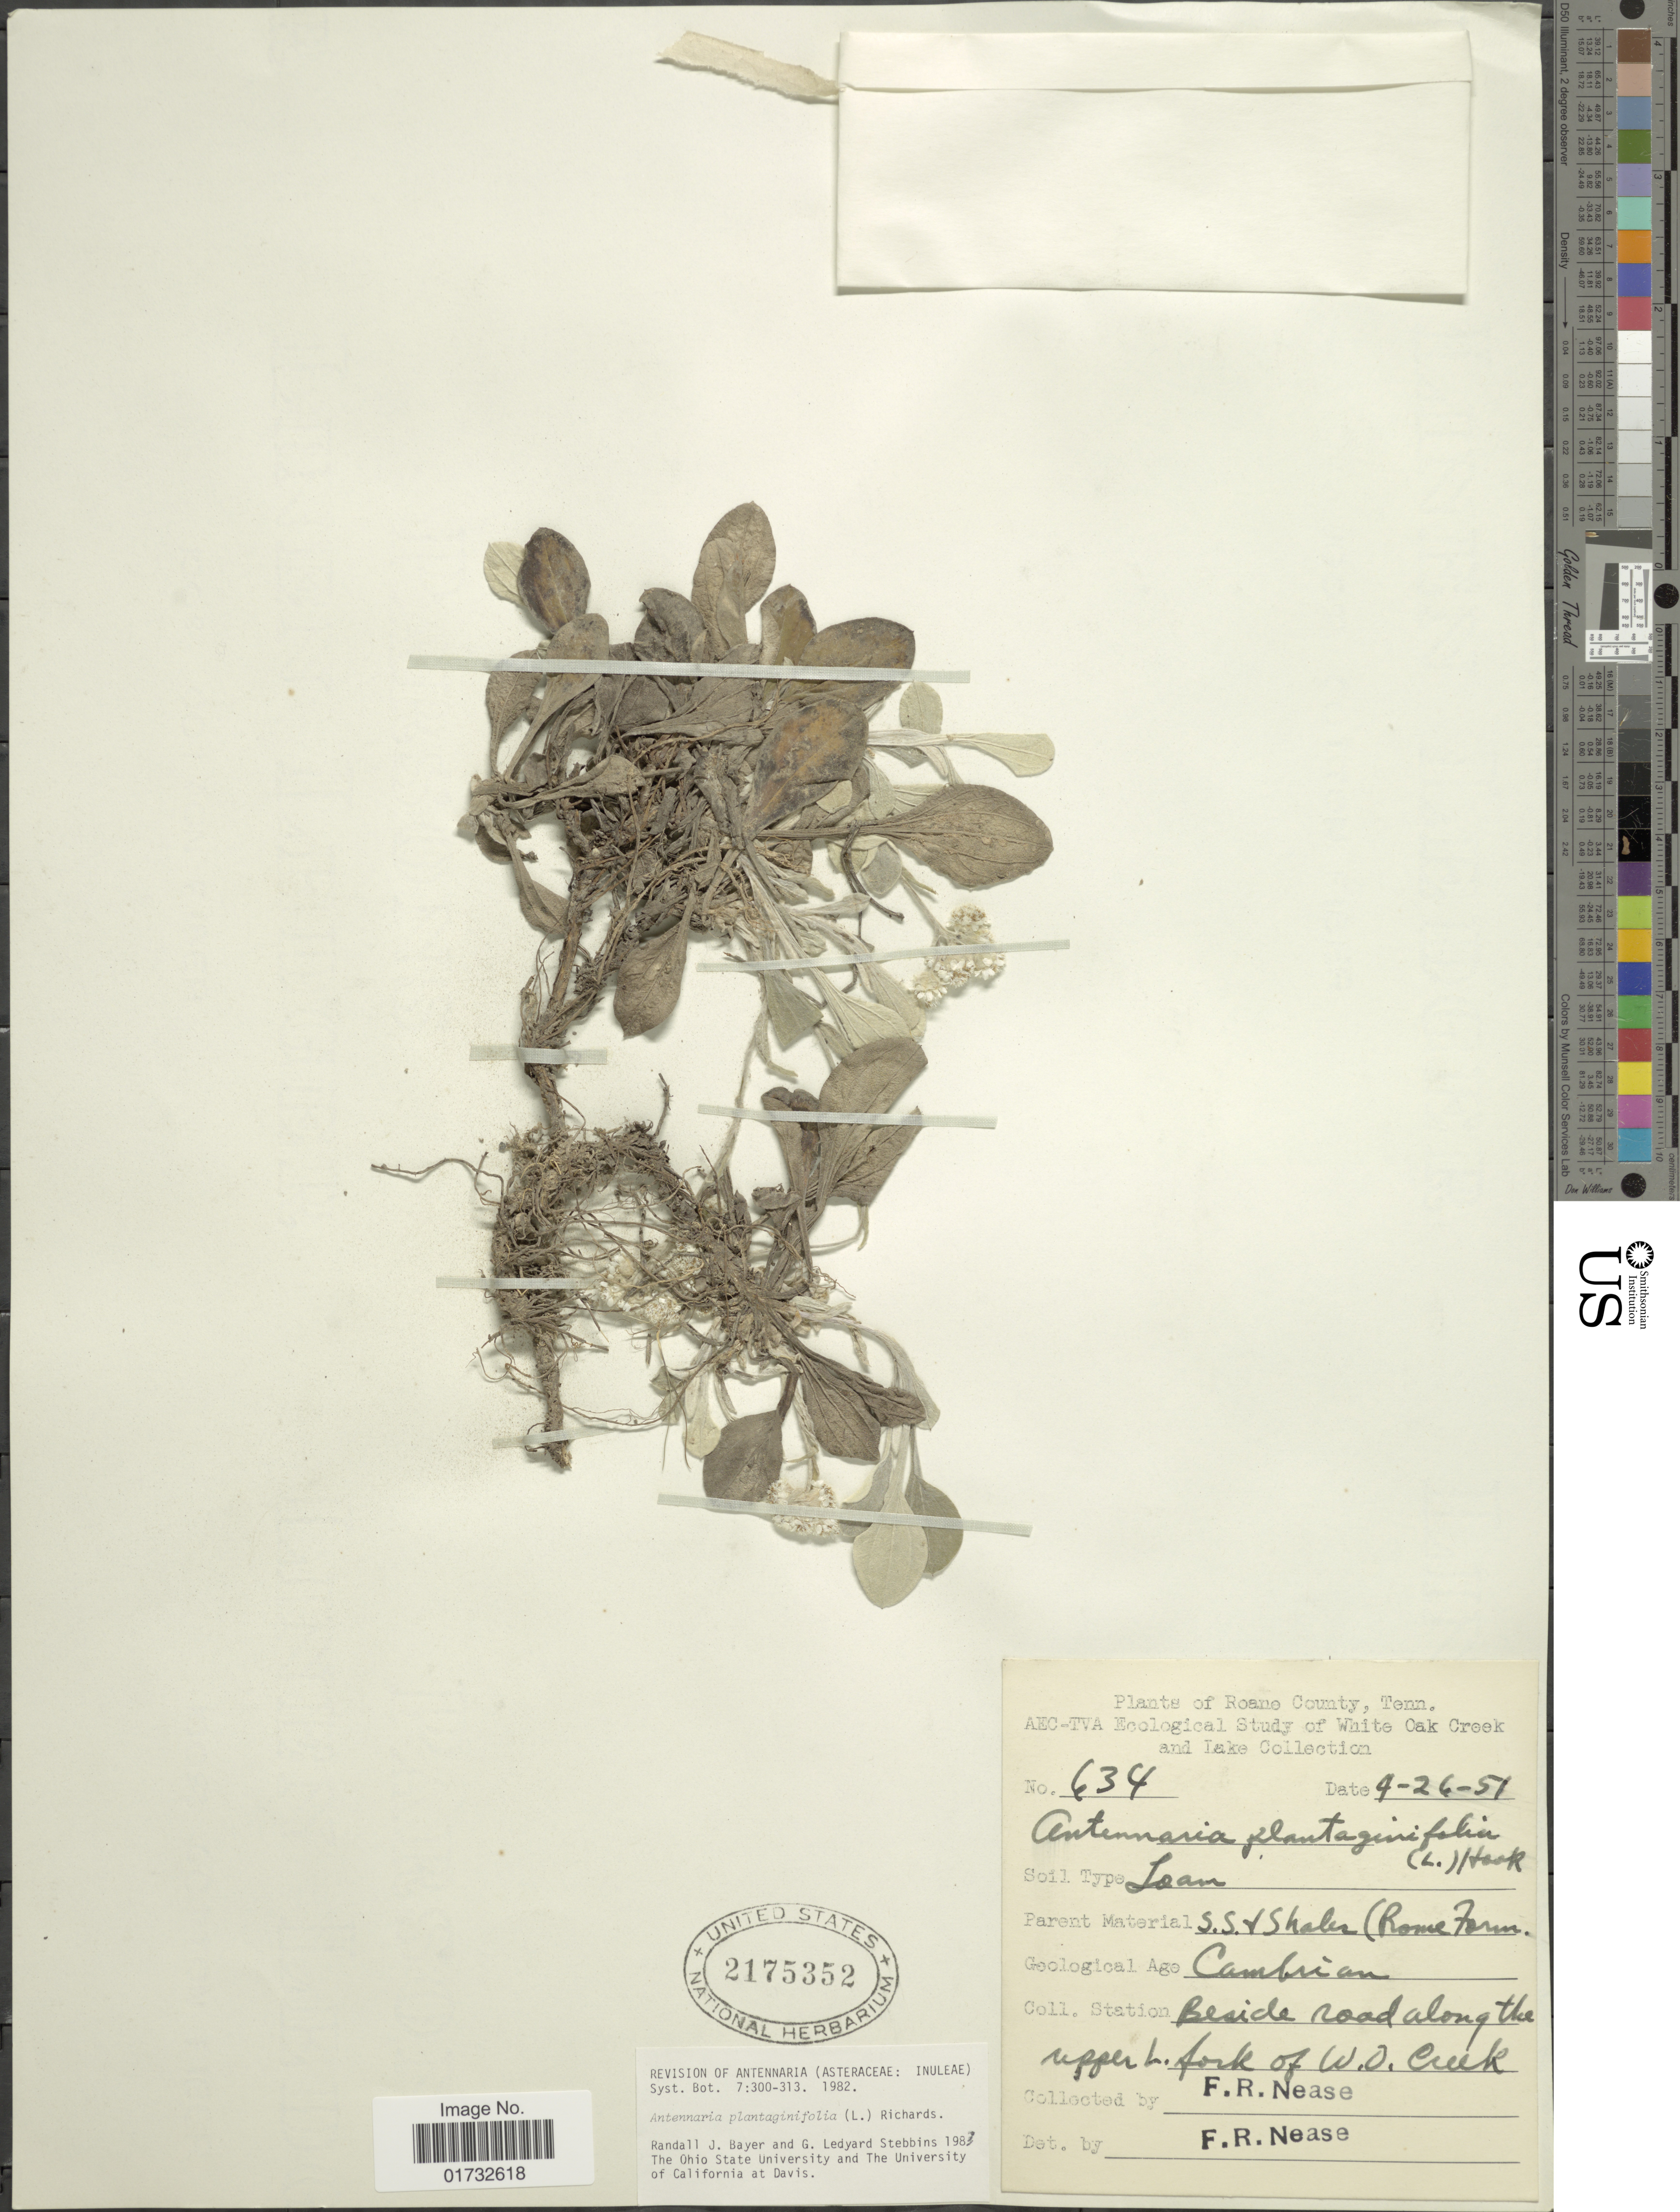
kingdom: Plantae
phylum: Tracheophyta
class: Magnoliopsida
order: Asterales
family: Asteraceae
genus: Antennaria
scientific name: Antennaria plantaginifolia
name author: (L.) Richardson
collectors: F. Nease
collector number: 634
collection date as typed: Transcribed d/m/y: 26/4/51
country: United States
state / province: Tennessee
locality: Roane County. White Oak Creek and Lake. Beside road along the upper L. fork of W. O. Creek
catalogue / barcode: US 2175352